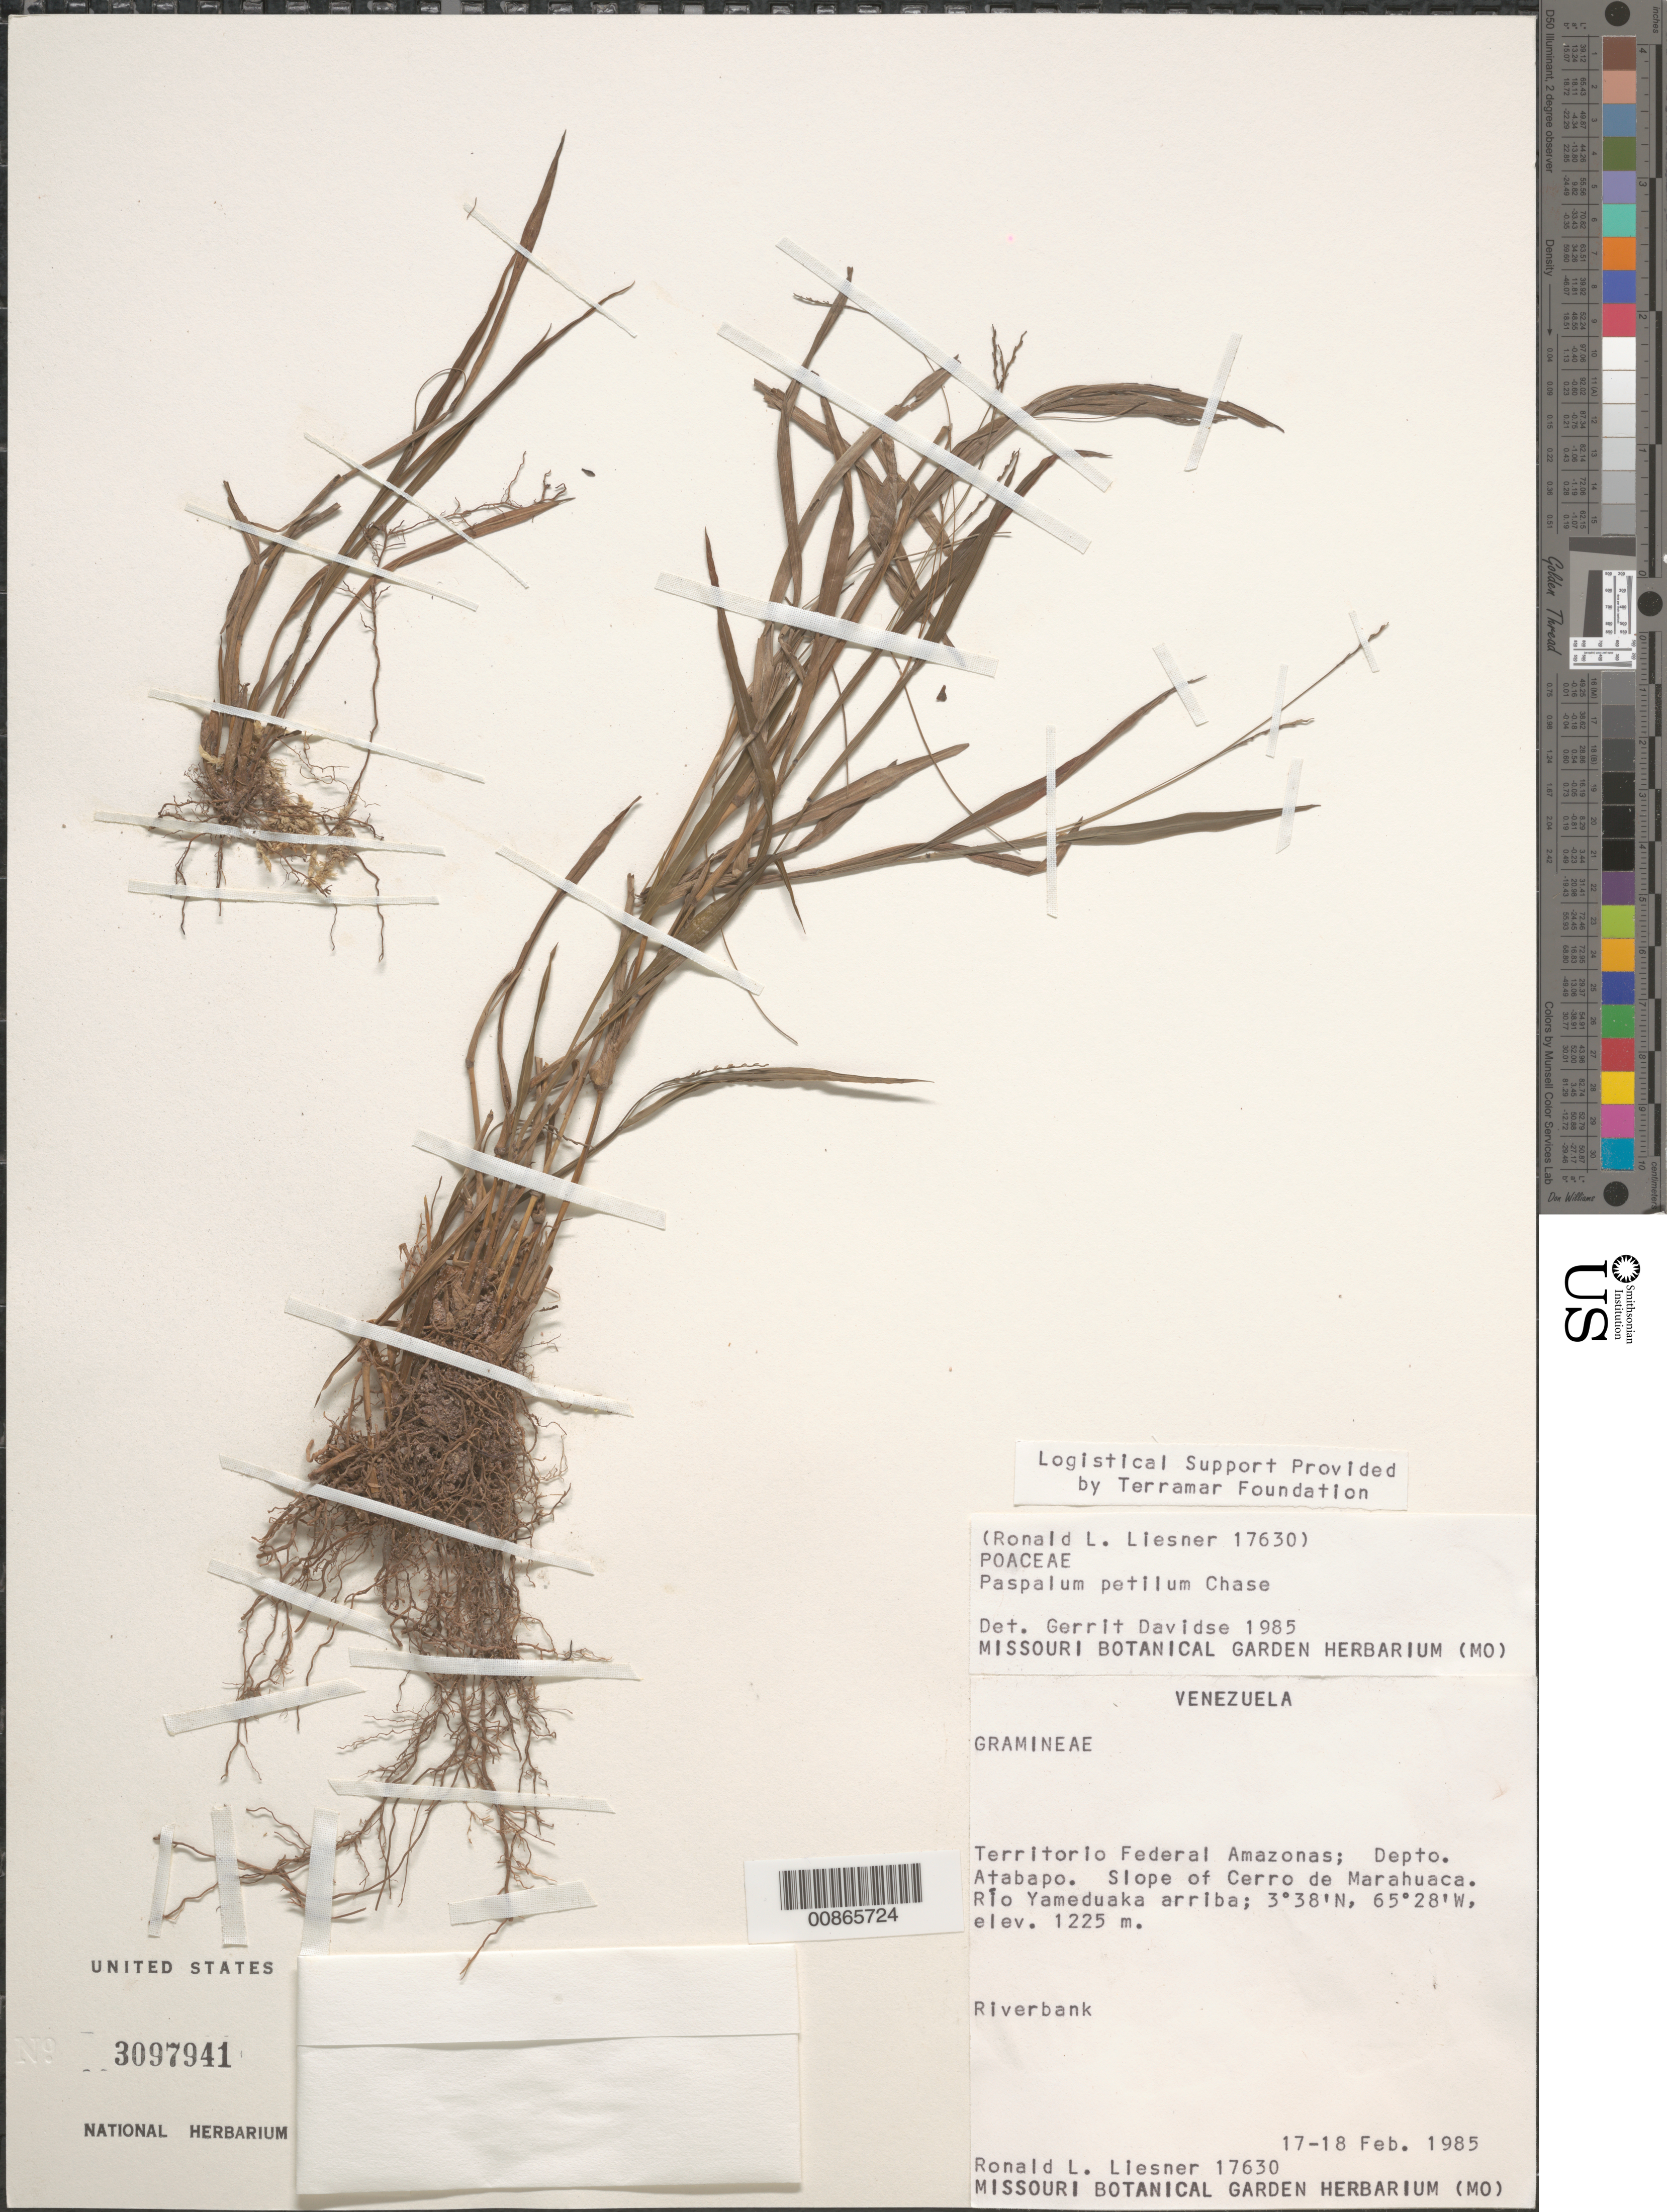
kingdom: Plantae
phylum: Tracheophyta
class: Liliopsida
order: Poales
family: Poaceae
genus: Paspalum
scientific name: Paspalum petilum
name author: Chase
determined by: Davidse, Gerrit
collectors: R. L. Liesner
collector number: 17630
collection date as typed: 17-Feb-85 to 18-Feb-85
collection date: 1985-02-17/1985-02-18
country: Venezuela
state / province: Amazonas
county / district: Atabapo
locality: Cerro de Marahuaca slope, Río Yameduaka arriba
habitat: Riverbank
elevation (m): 373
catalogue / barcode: US 3097941